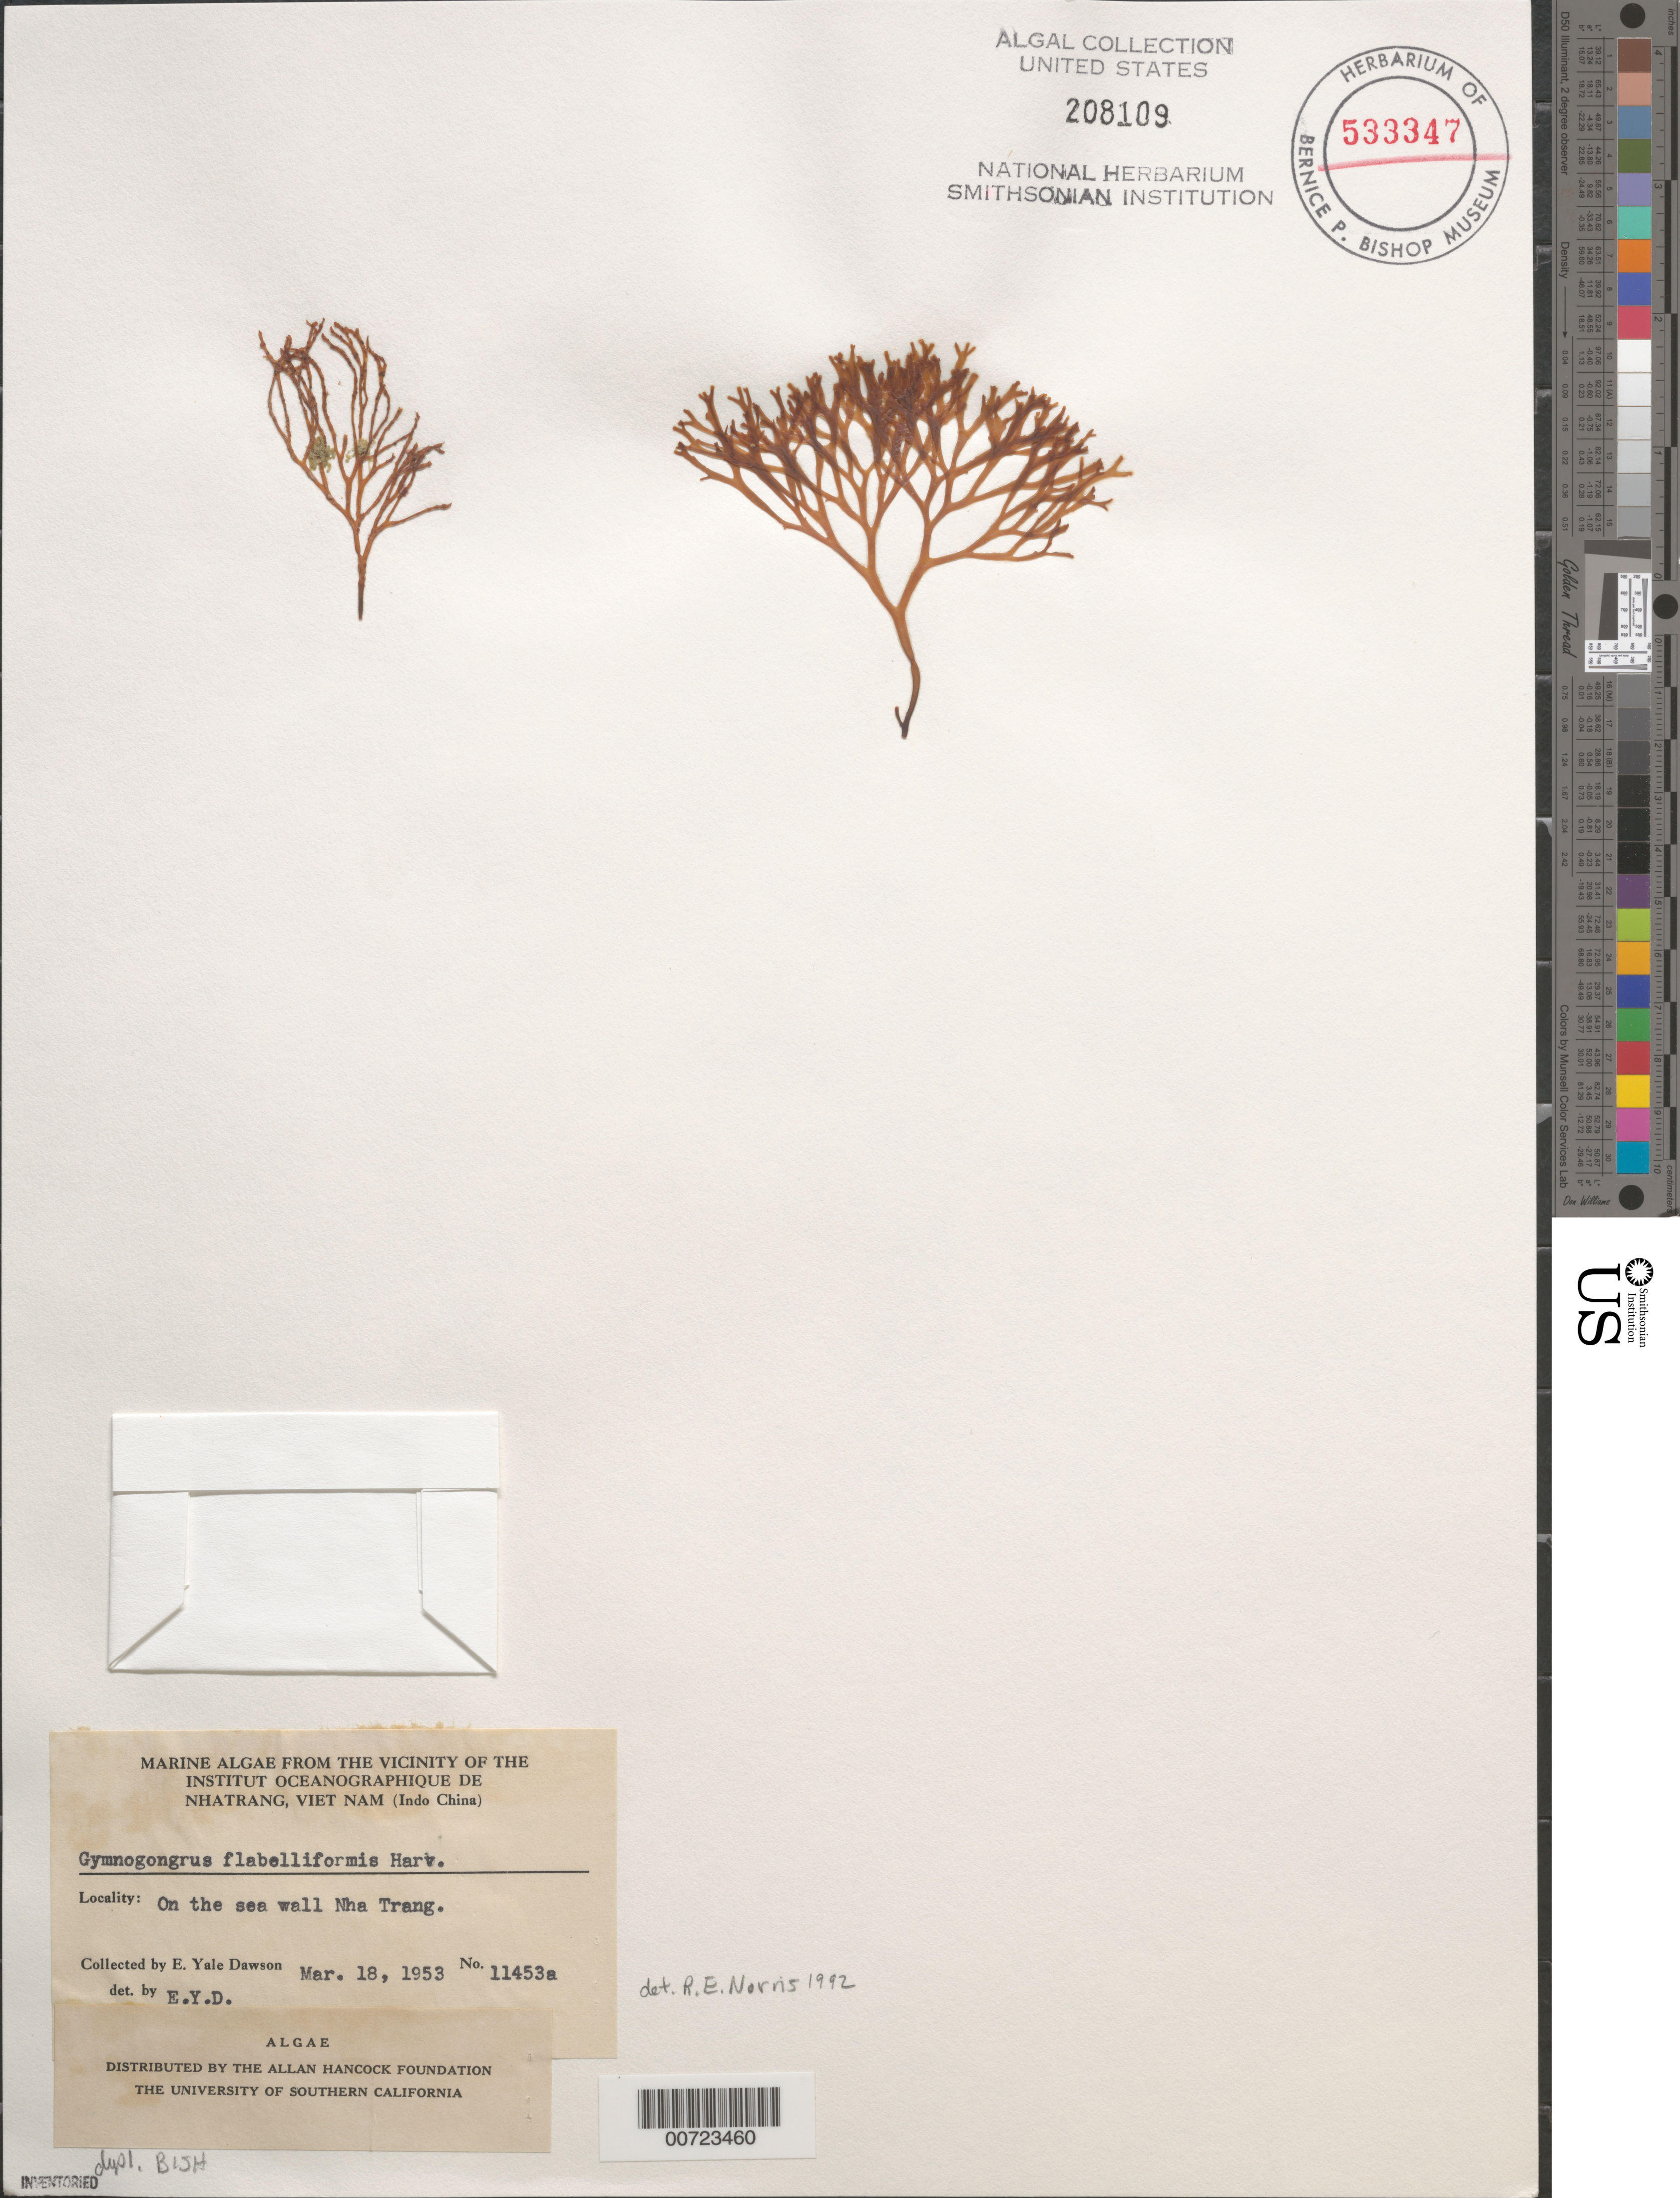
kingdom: Plantae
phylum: Rhodophyta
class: Florideophyceae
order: Gigartinales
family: Phyllophoraceae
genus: Ahnfeltiopsis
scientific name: Ahnfeltiopsis flabelliformis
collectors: E. Y. Dawson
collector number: EYD 11453a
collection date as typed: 18 Mar 1953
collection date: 1953-03-18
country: Vietnam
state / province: Phu Khanh Province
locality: Nhatrang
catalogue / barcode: US 208109